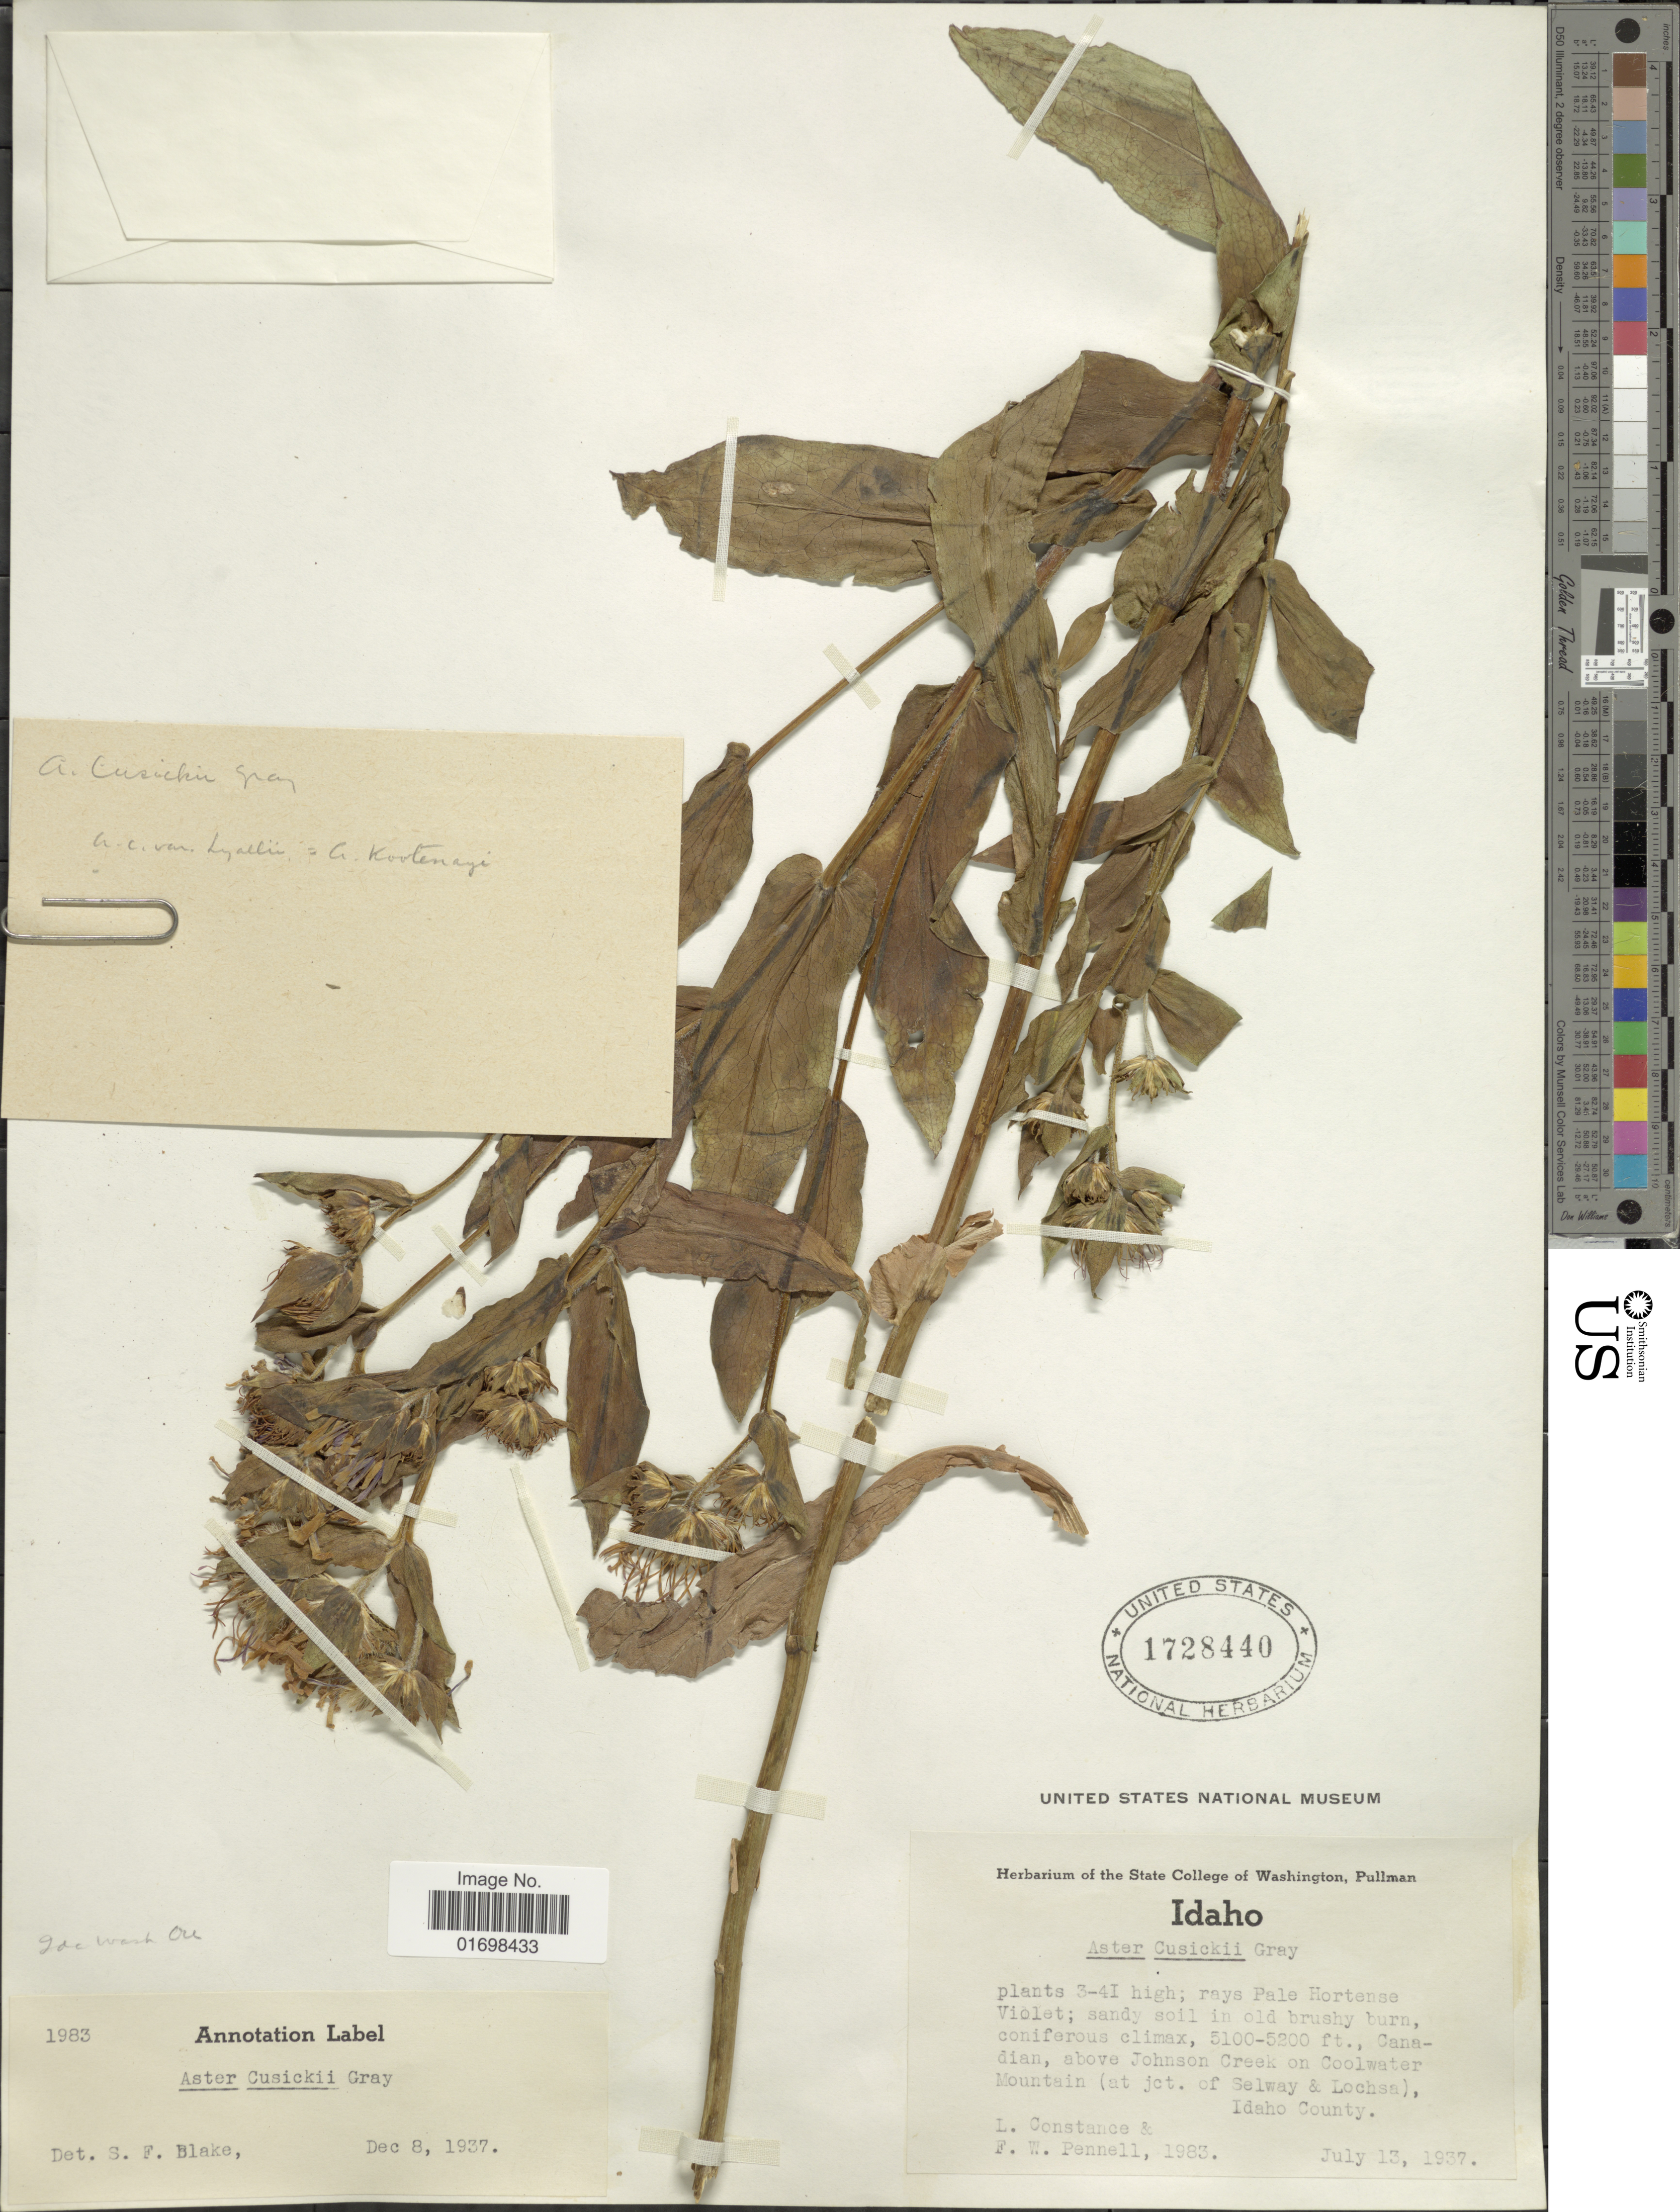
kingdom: Plantae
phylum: Tracheophyta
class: Magnoliopsida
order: Asterales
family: Asteraceae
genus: Symphyotrichum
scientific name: Symphyotrichum cusickii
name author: (A. Gray) G.L. Nesom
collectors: L. Constance & F. W. Pennell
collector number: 1983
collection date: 1937-07-13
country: United States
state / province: Idaho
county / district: Idaho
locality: Canadian, above Johnson Creek on Coolwater Mountain (at jct. of Selway & Lochsa)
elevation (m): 1554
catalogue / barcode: US 1728440